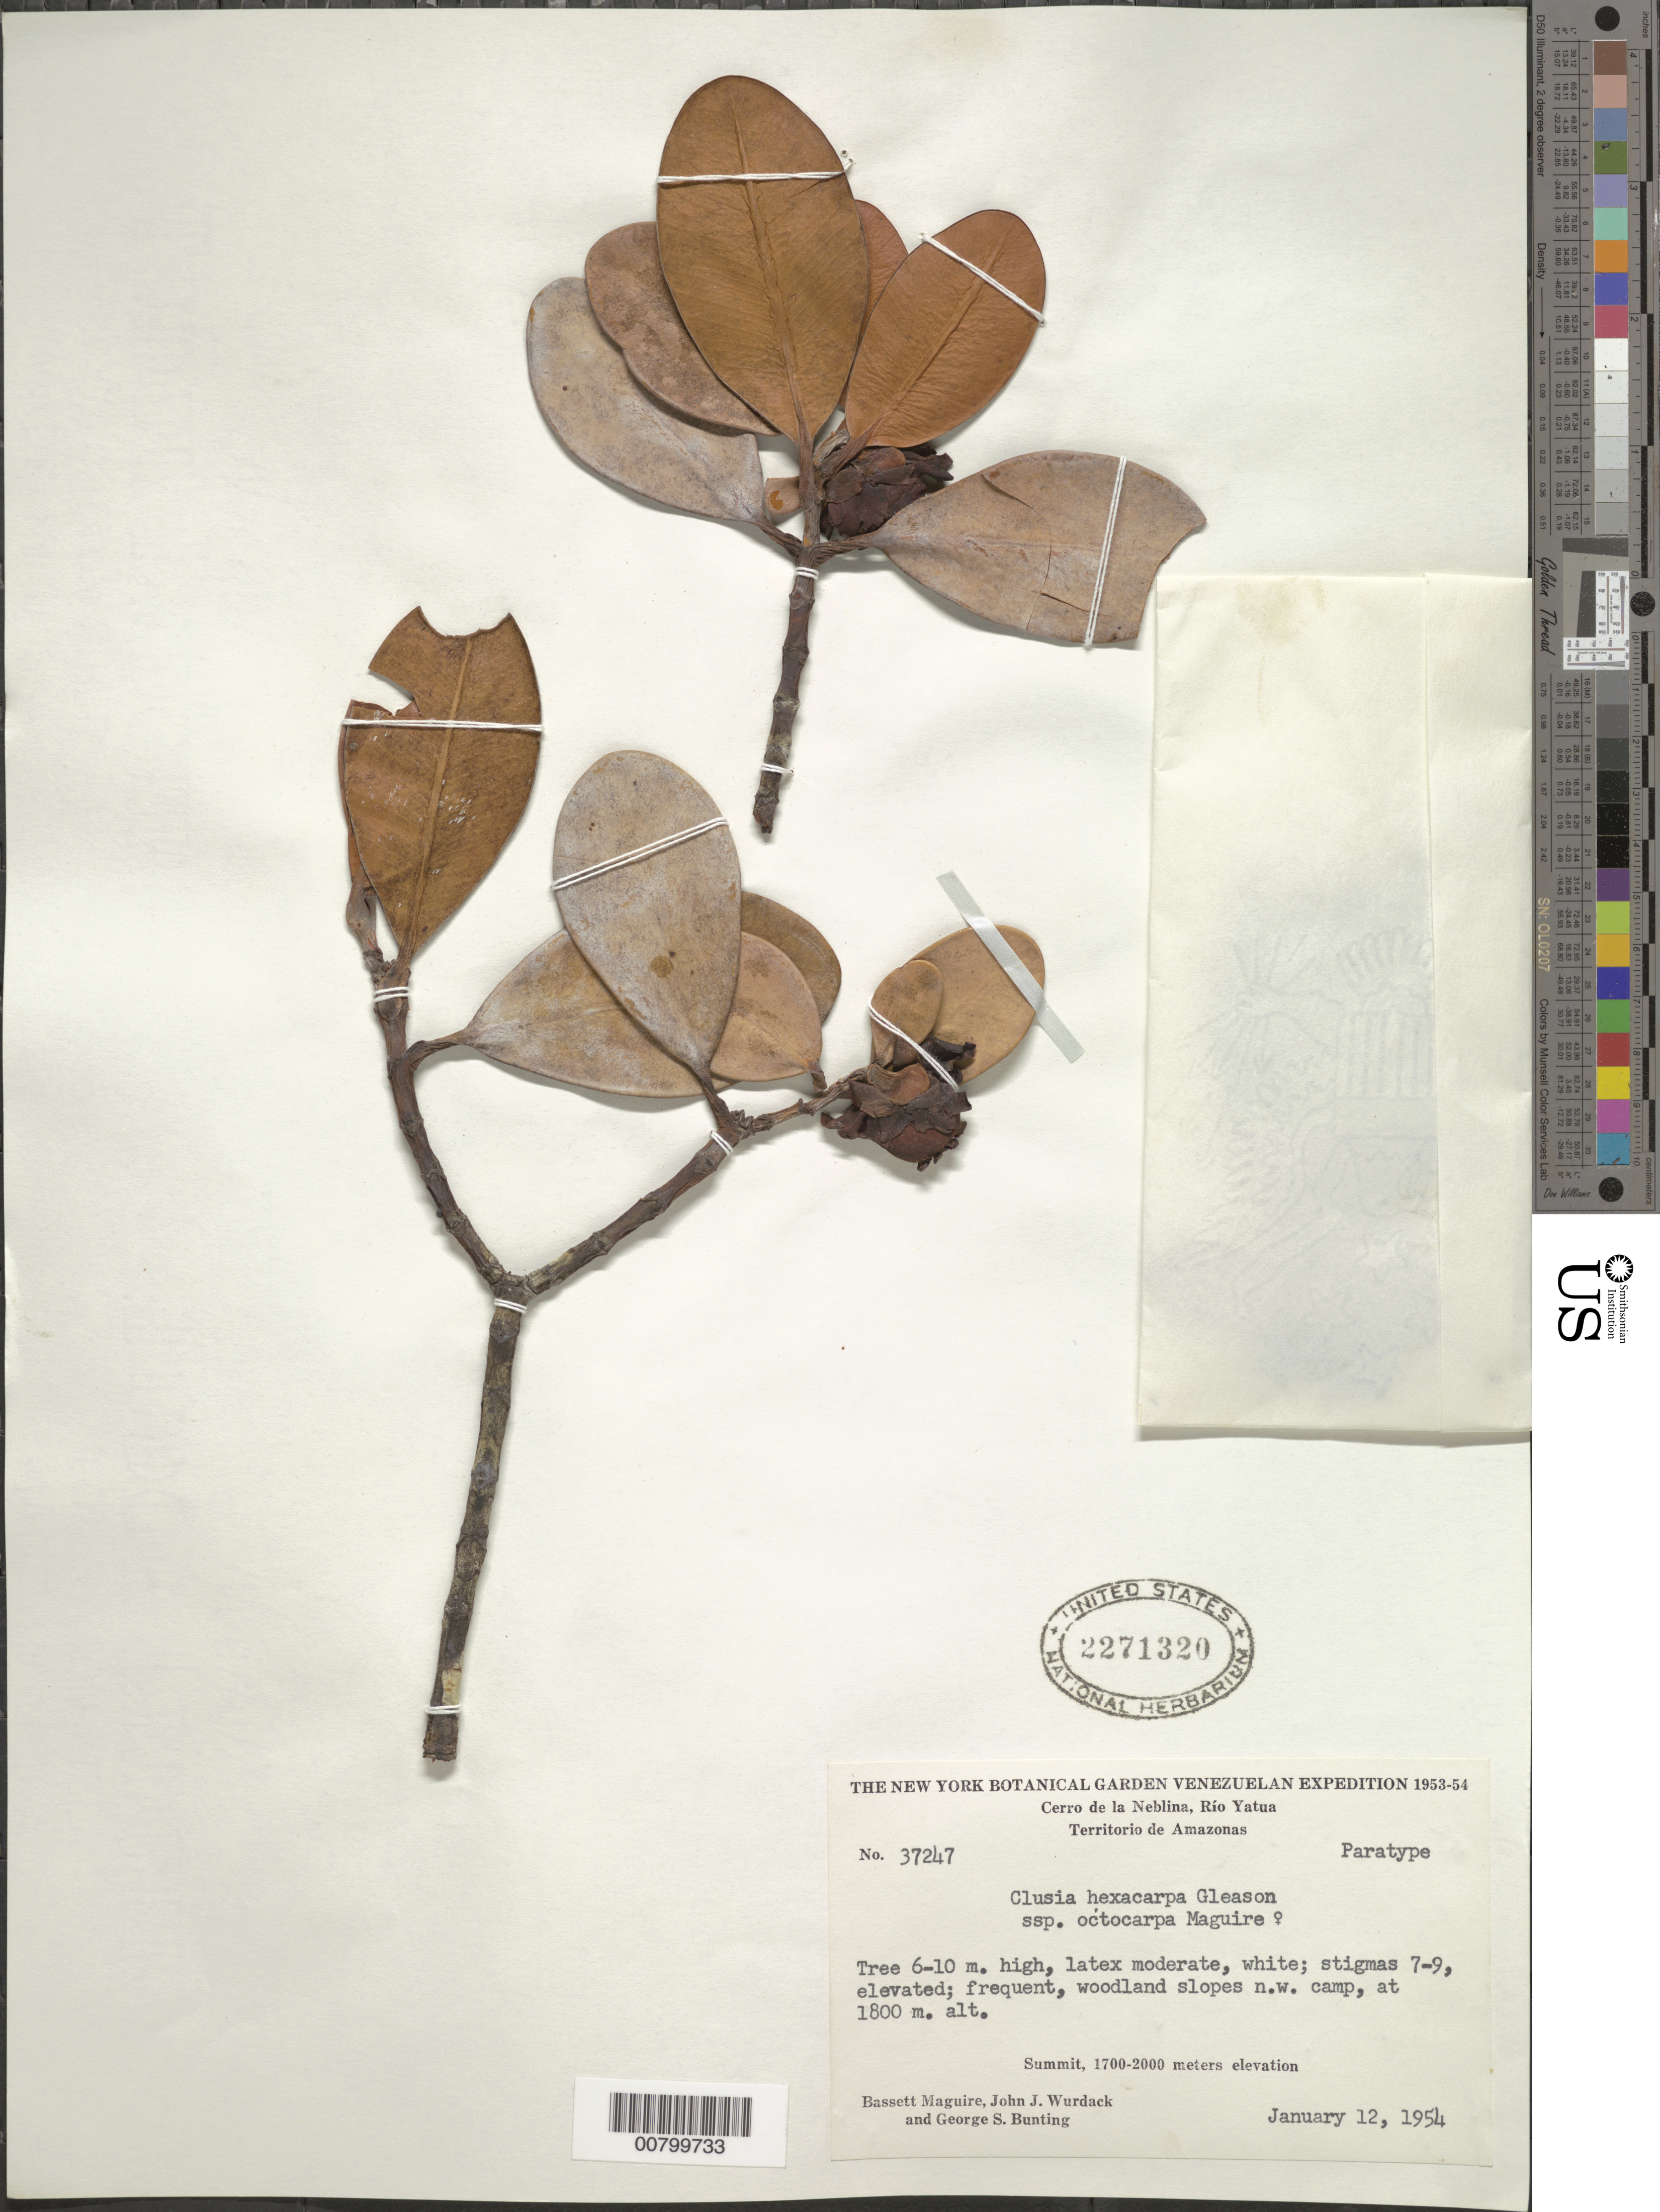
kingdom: Plantae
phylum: Tracheophyta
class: Magnoliopsida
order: Malpighiales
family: Clusiaceae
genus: Clusia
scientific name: Clusia hexacarpa subsp. octocarpa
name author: Maguire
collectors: B. Maguire, J. J. Wurdack & G. S. Bunting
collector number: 37247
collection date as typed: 12-Jan-54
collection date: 1954-01-12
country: Venezuela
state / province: Amazonas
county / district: Río Negro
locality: Cerro de la Neblina, Río Yatua, NW Camp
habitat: Woodland forests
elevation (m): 1800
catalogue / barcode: US 2271320